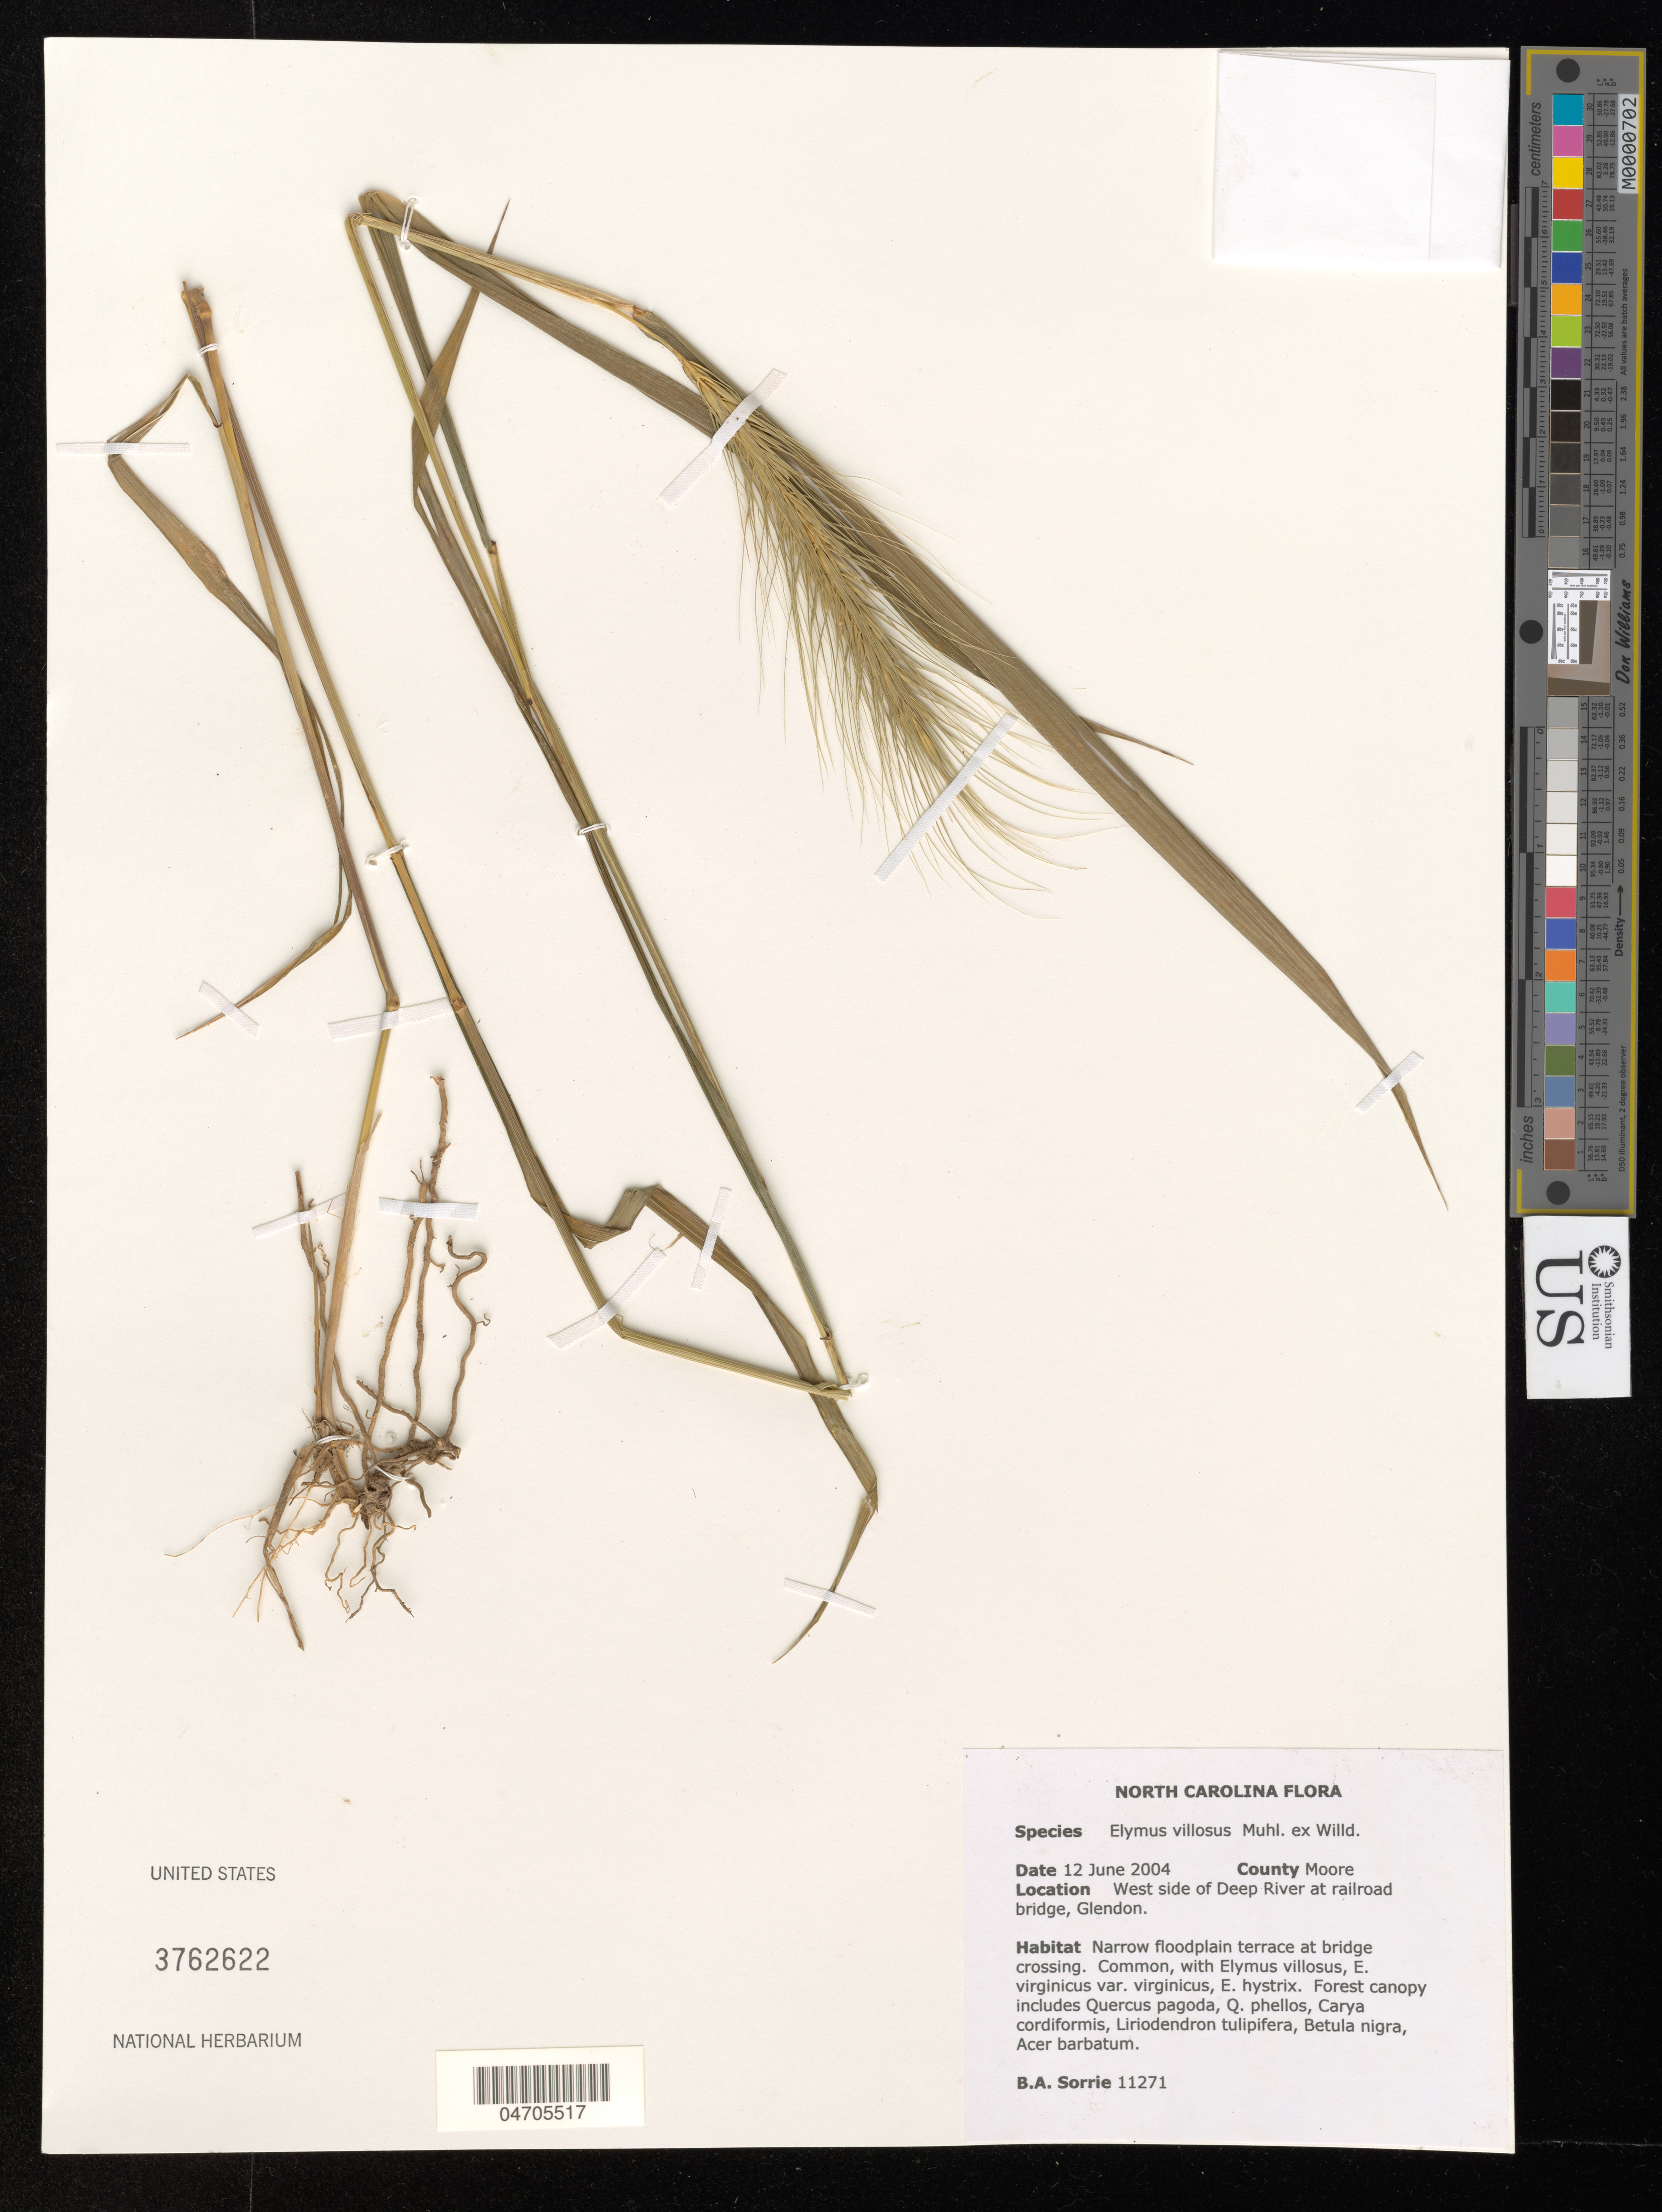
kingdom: Plantae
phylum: Tracheophyta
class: Liliopsida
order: Poales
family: Poaceae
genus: Elymus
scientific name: Elymus villosus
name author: Muhl. ex Willd.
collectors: B. Sorrie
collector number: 11271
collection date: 2004-06-12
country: United States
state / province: North Carolina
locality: County Moore. West side of Deep River at railroad bridge, Glendon.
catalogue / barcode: US 3762622